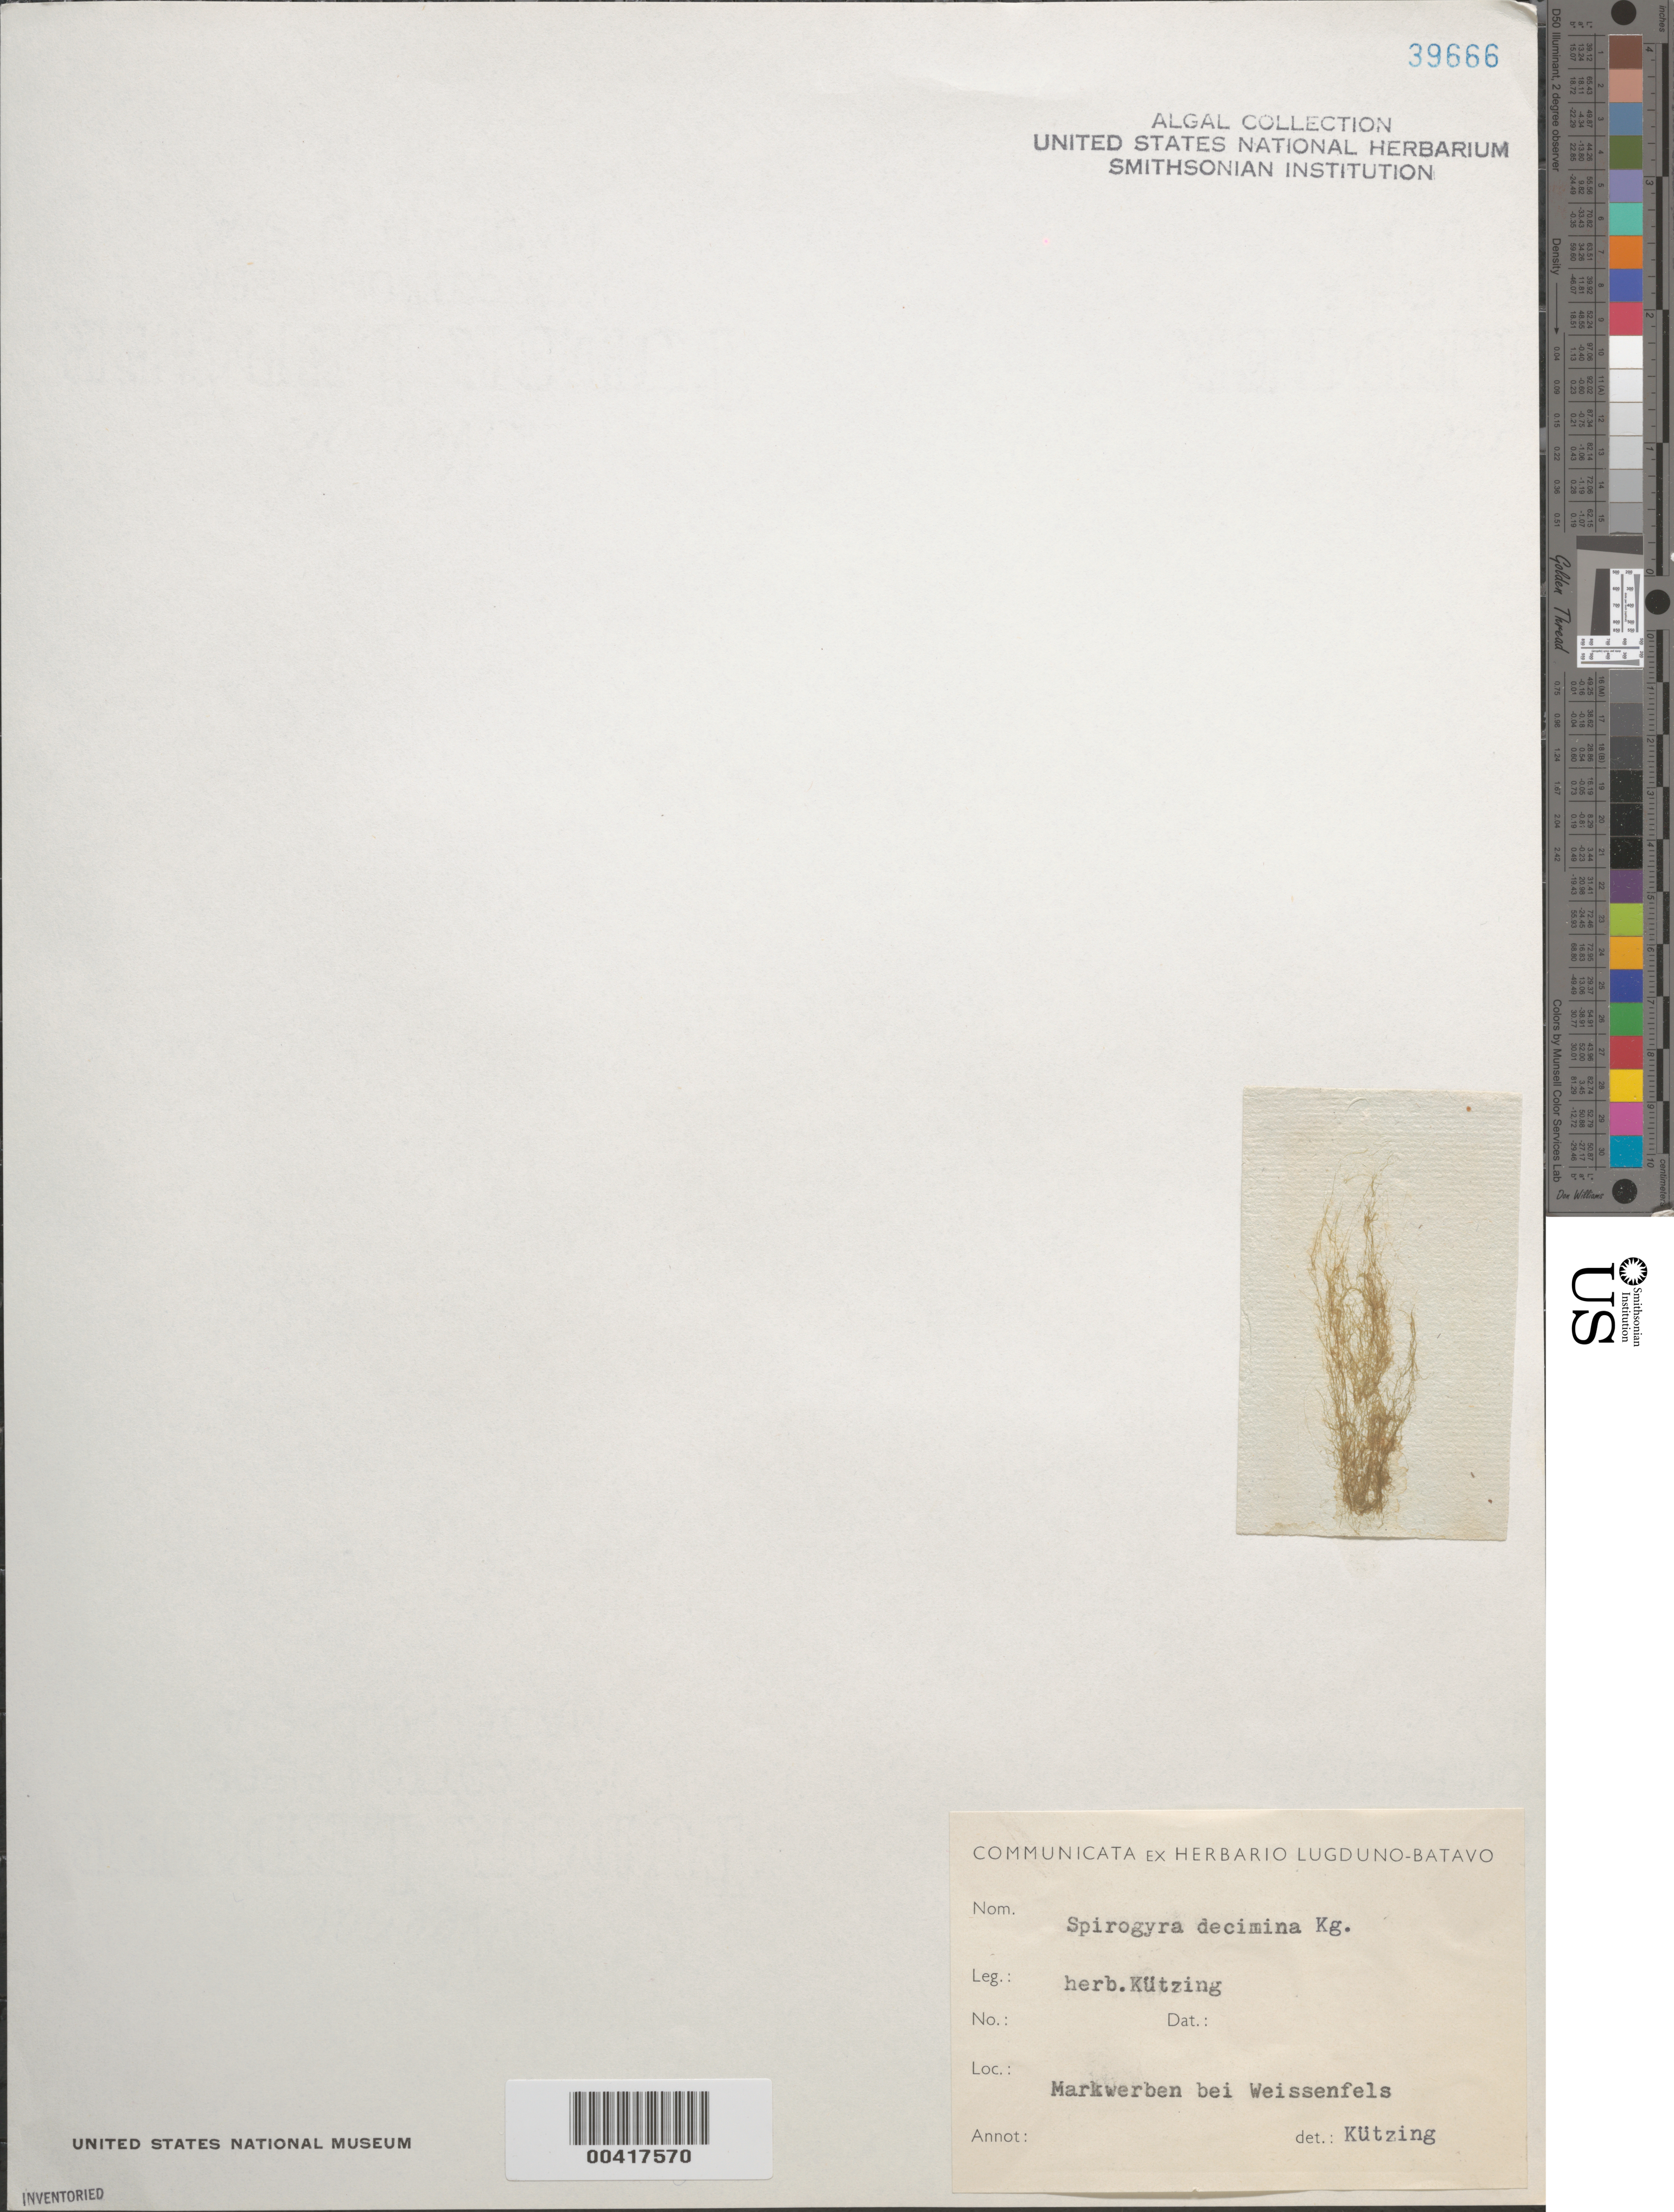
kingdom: Plantae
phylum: Charophyta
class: Zygnematophyceae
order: Zygnematales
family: Zygnemataceae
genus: Spirogyra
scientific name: Spirogyra decimina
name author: (O.F. Muell.) Dumort.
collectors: F. Kuetzing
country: Germany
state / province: Sachsen-Anhalt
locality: Halle District. Near weissenfels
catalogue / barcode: US 39666